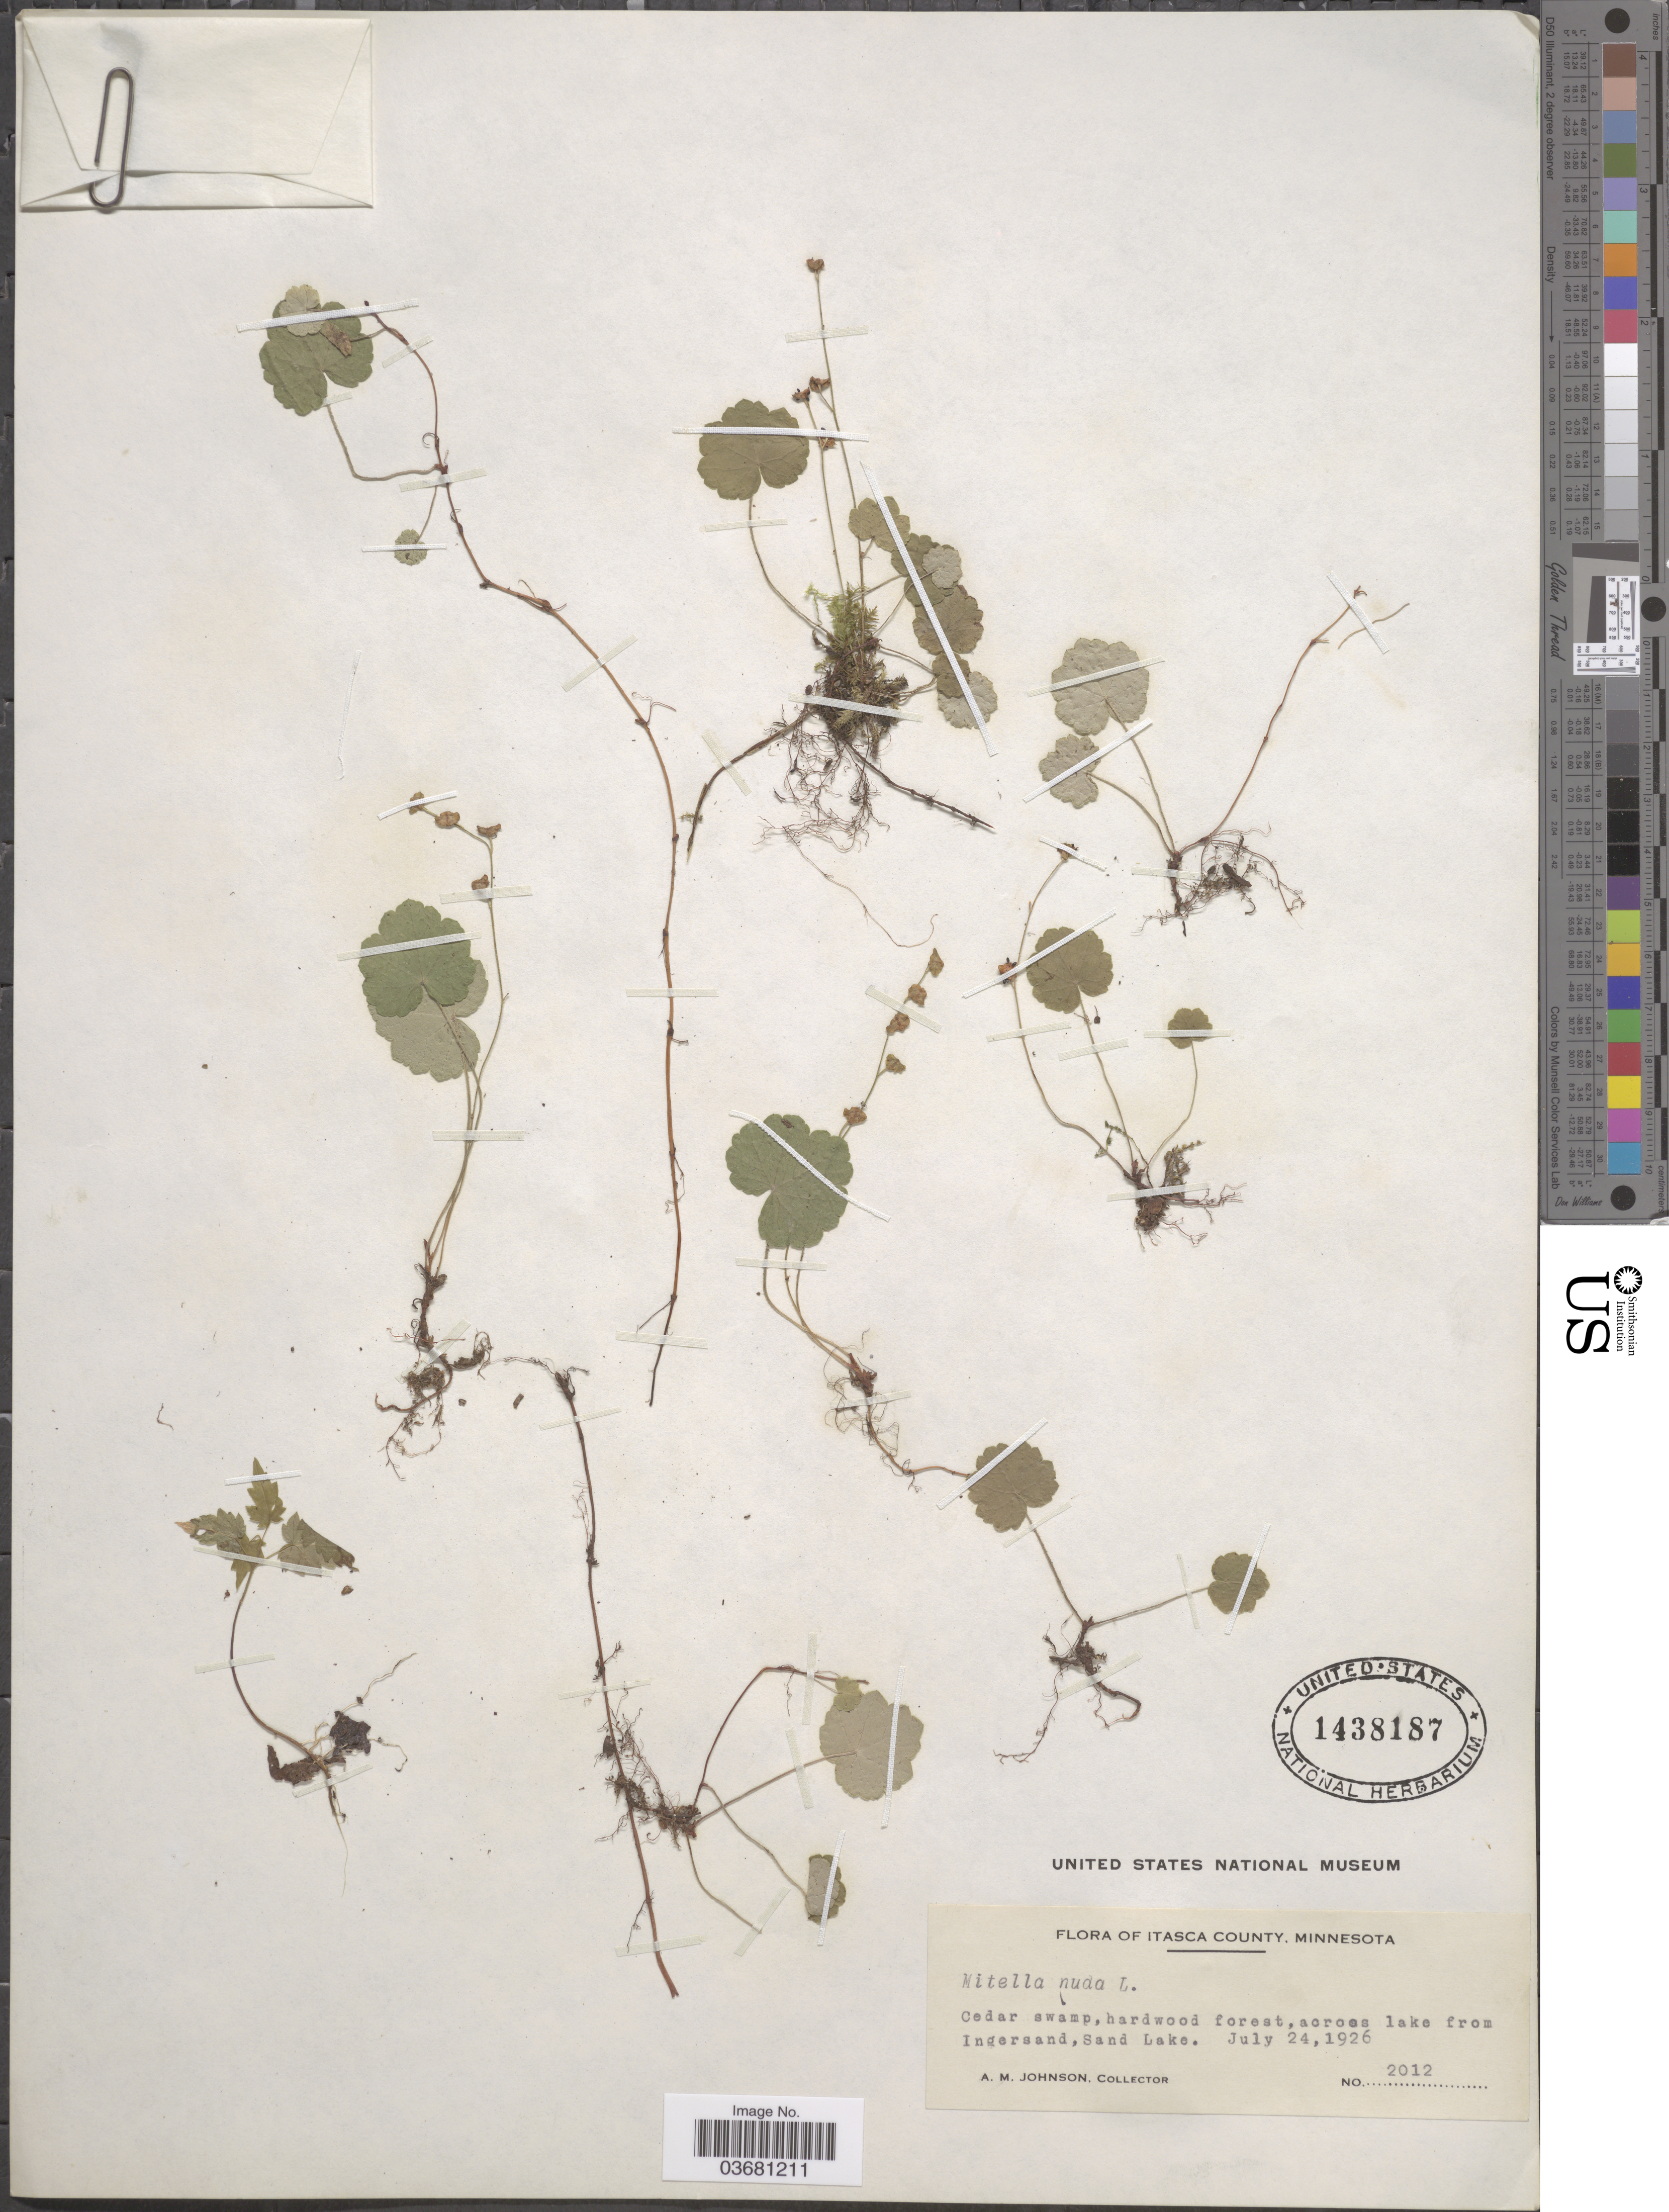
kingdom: Plantae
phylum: Tracheophyta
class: Magnoliopsida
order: Saxifragales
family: Saxifragaceae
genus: Mitella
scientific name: Mitella nuda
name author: L.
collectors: A. M. Johnson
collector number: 2012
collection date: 1926-07-24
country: United States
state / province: Minnesota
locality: Itasca County. Cedar swamp, hardwood forest, across lake from Ingersand, Sand Lake.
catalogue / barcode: US 1438187